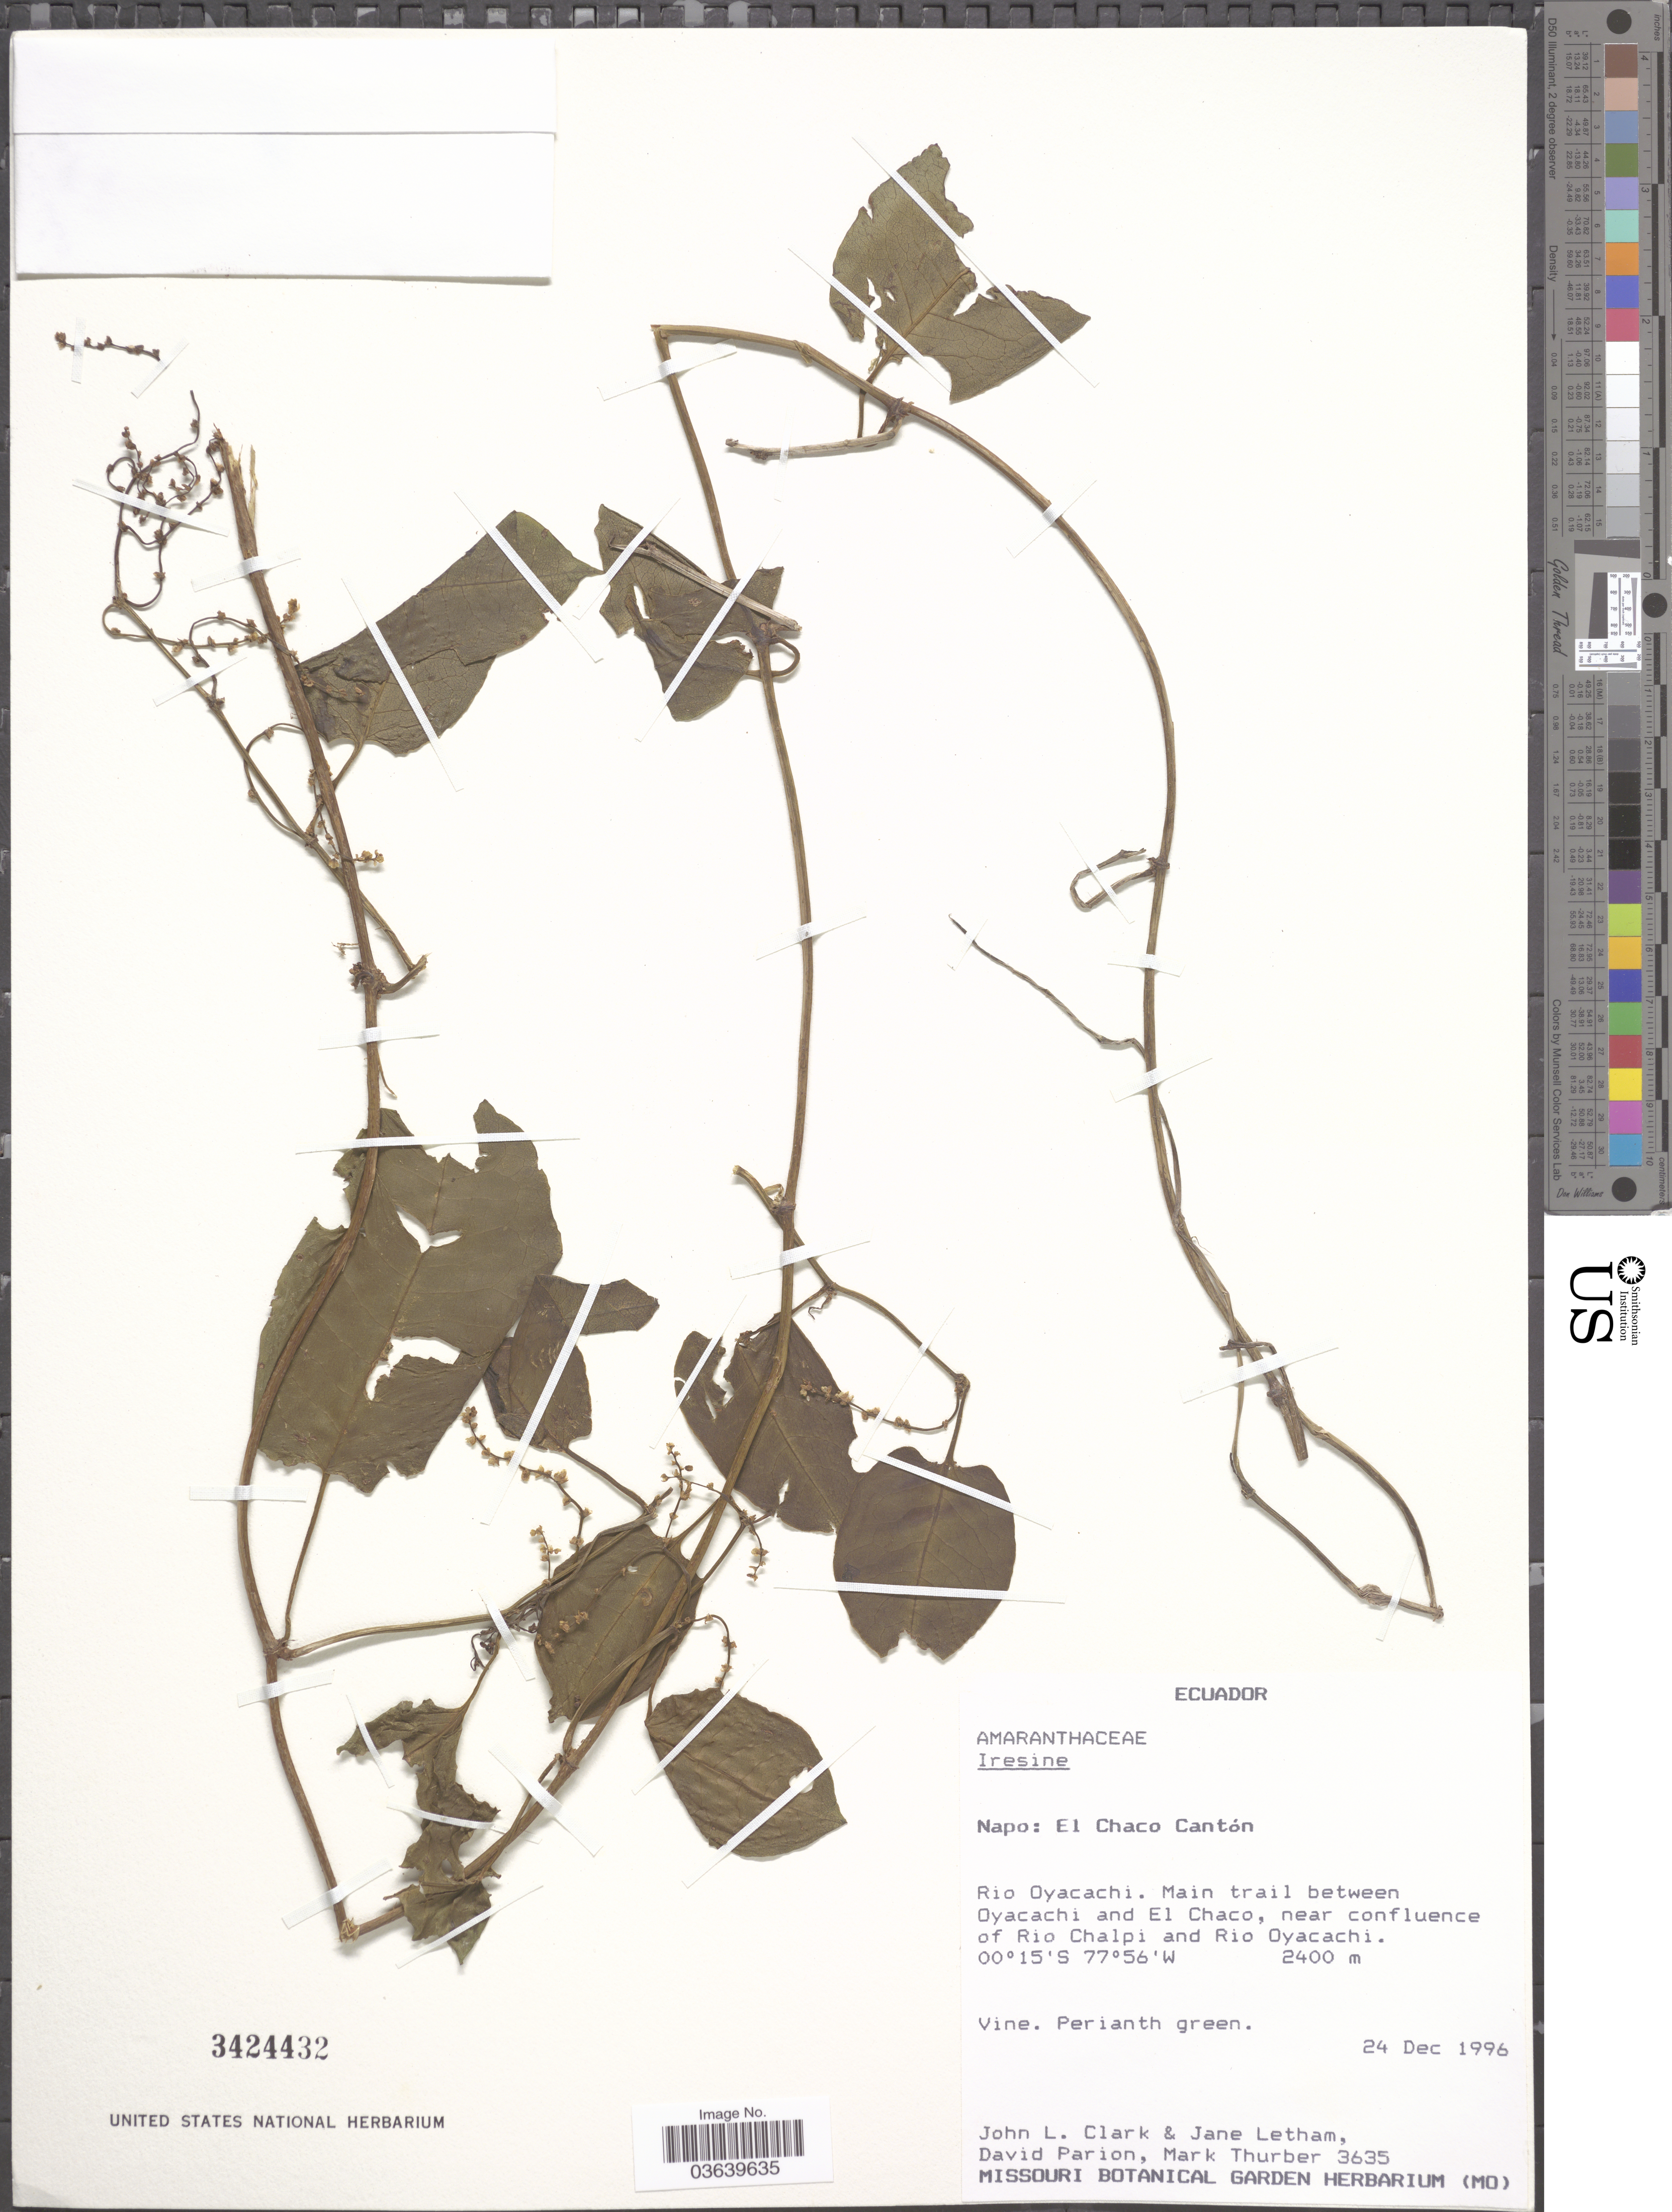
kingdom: Plantae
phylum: Tracheophyta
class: Magnoliopsida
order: Caryophyllales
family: Amaranthaceae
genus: Iresine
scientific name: Iresine sp.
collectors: J. L. Clark, J. Letham, D. Parion & M. Thurber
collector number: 3635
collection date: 1996-12-24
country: Ecuador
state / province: Napo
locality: El Chaco Cantón. Rio Oyacachi. Main trail between Oyacachi and El Chaco, near confluence of Rio Chalpi and Rio Oyacachi.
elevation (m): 2400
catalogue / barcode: US 3424432